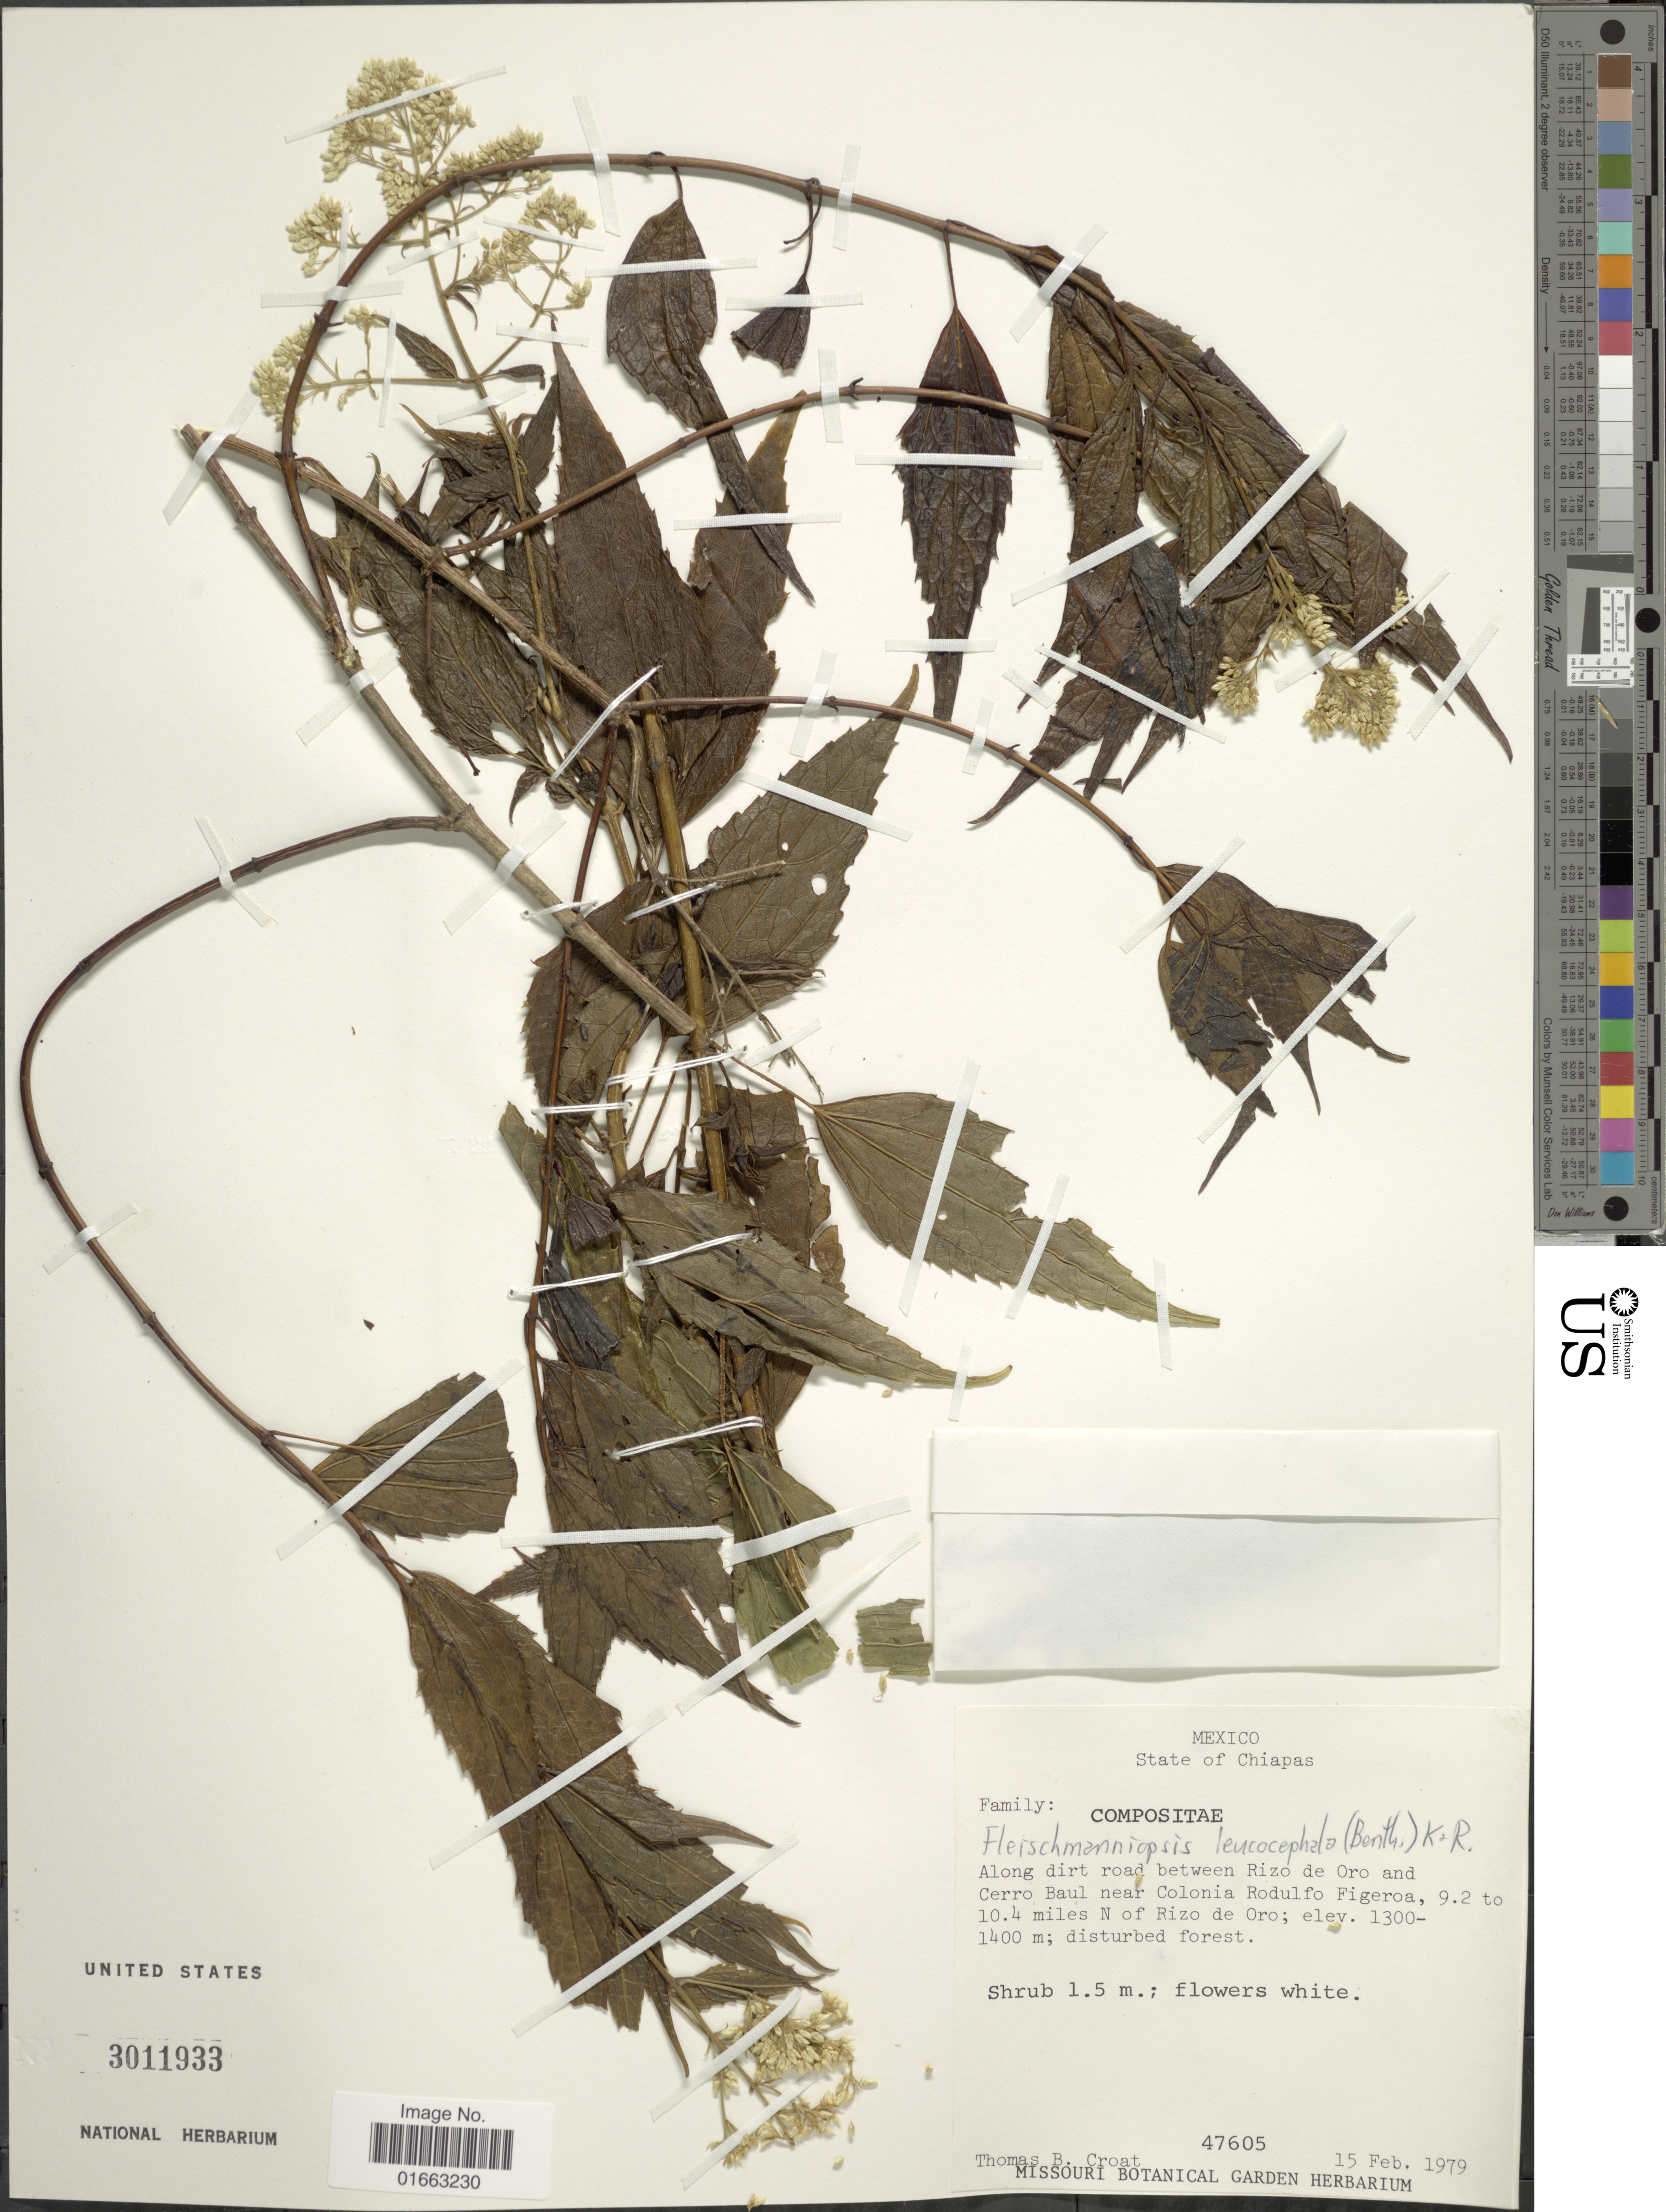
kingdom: Plantae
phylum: Tracheophyta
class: Magnoliopsida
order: Asterales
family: Asteraceae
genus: Fleischmanniopsis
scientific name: Fleischmanniopsis leucocephala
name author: (Benth.) R.M. King & H. Rob.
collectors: T. B. Croat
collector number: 47605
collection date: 1979-02-15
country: Mexico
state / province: Chiapas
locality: Along dirt road between Rizo de Oro and Cerro Baul near Colonio Rodulfo Figeroa, 9.2 to 10.4 miles N of Rizo de Oro, disturbed forest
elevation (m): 1300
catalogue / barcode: US 3011933